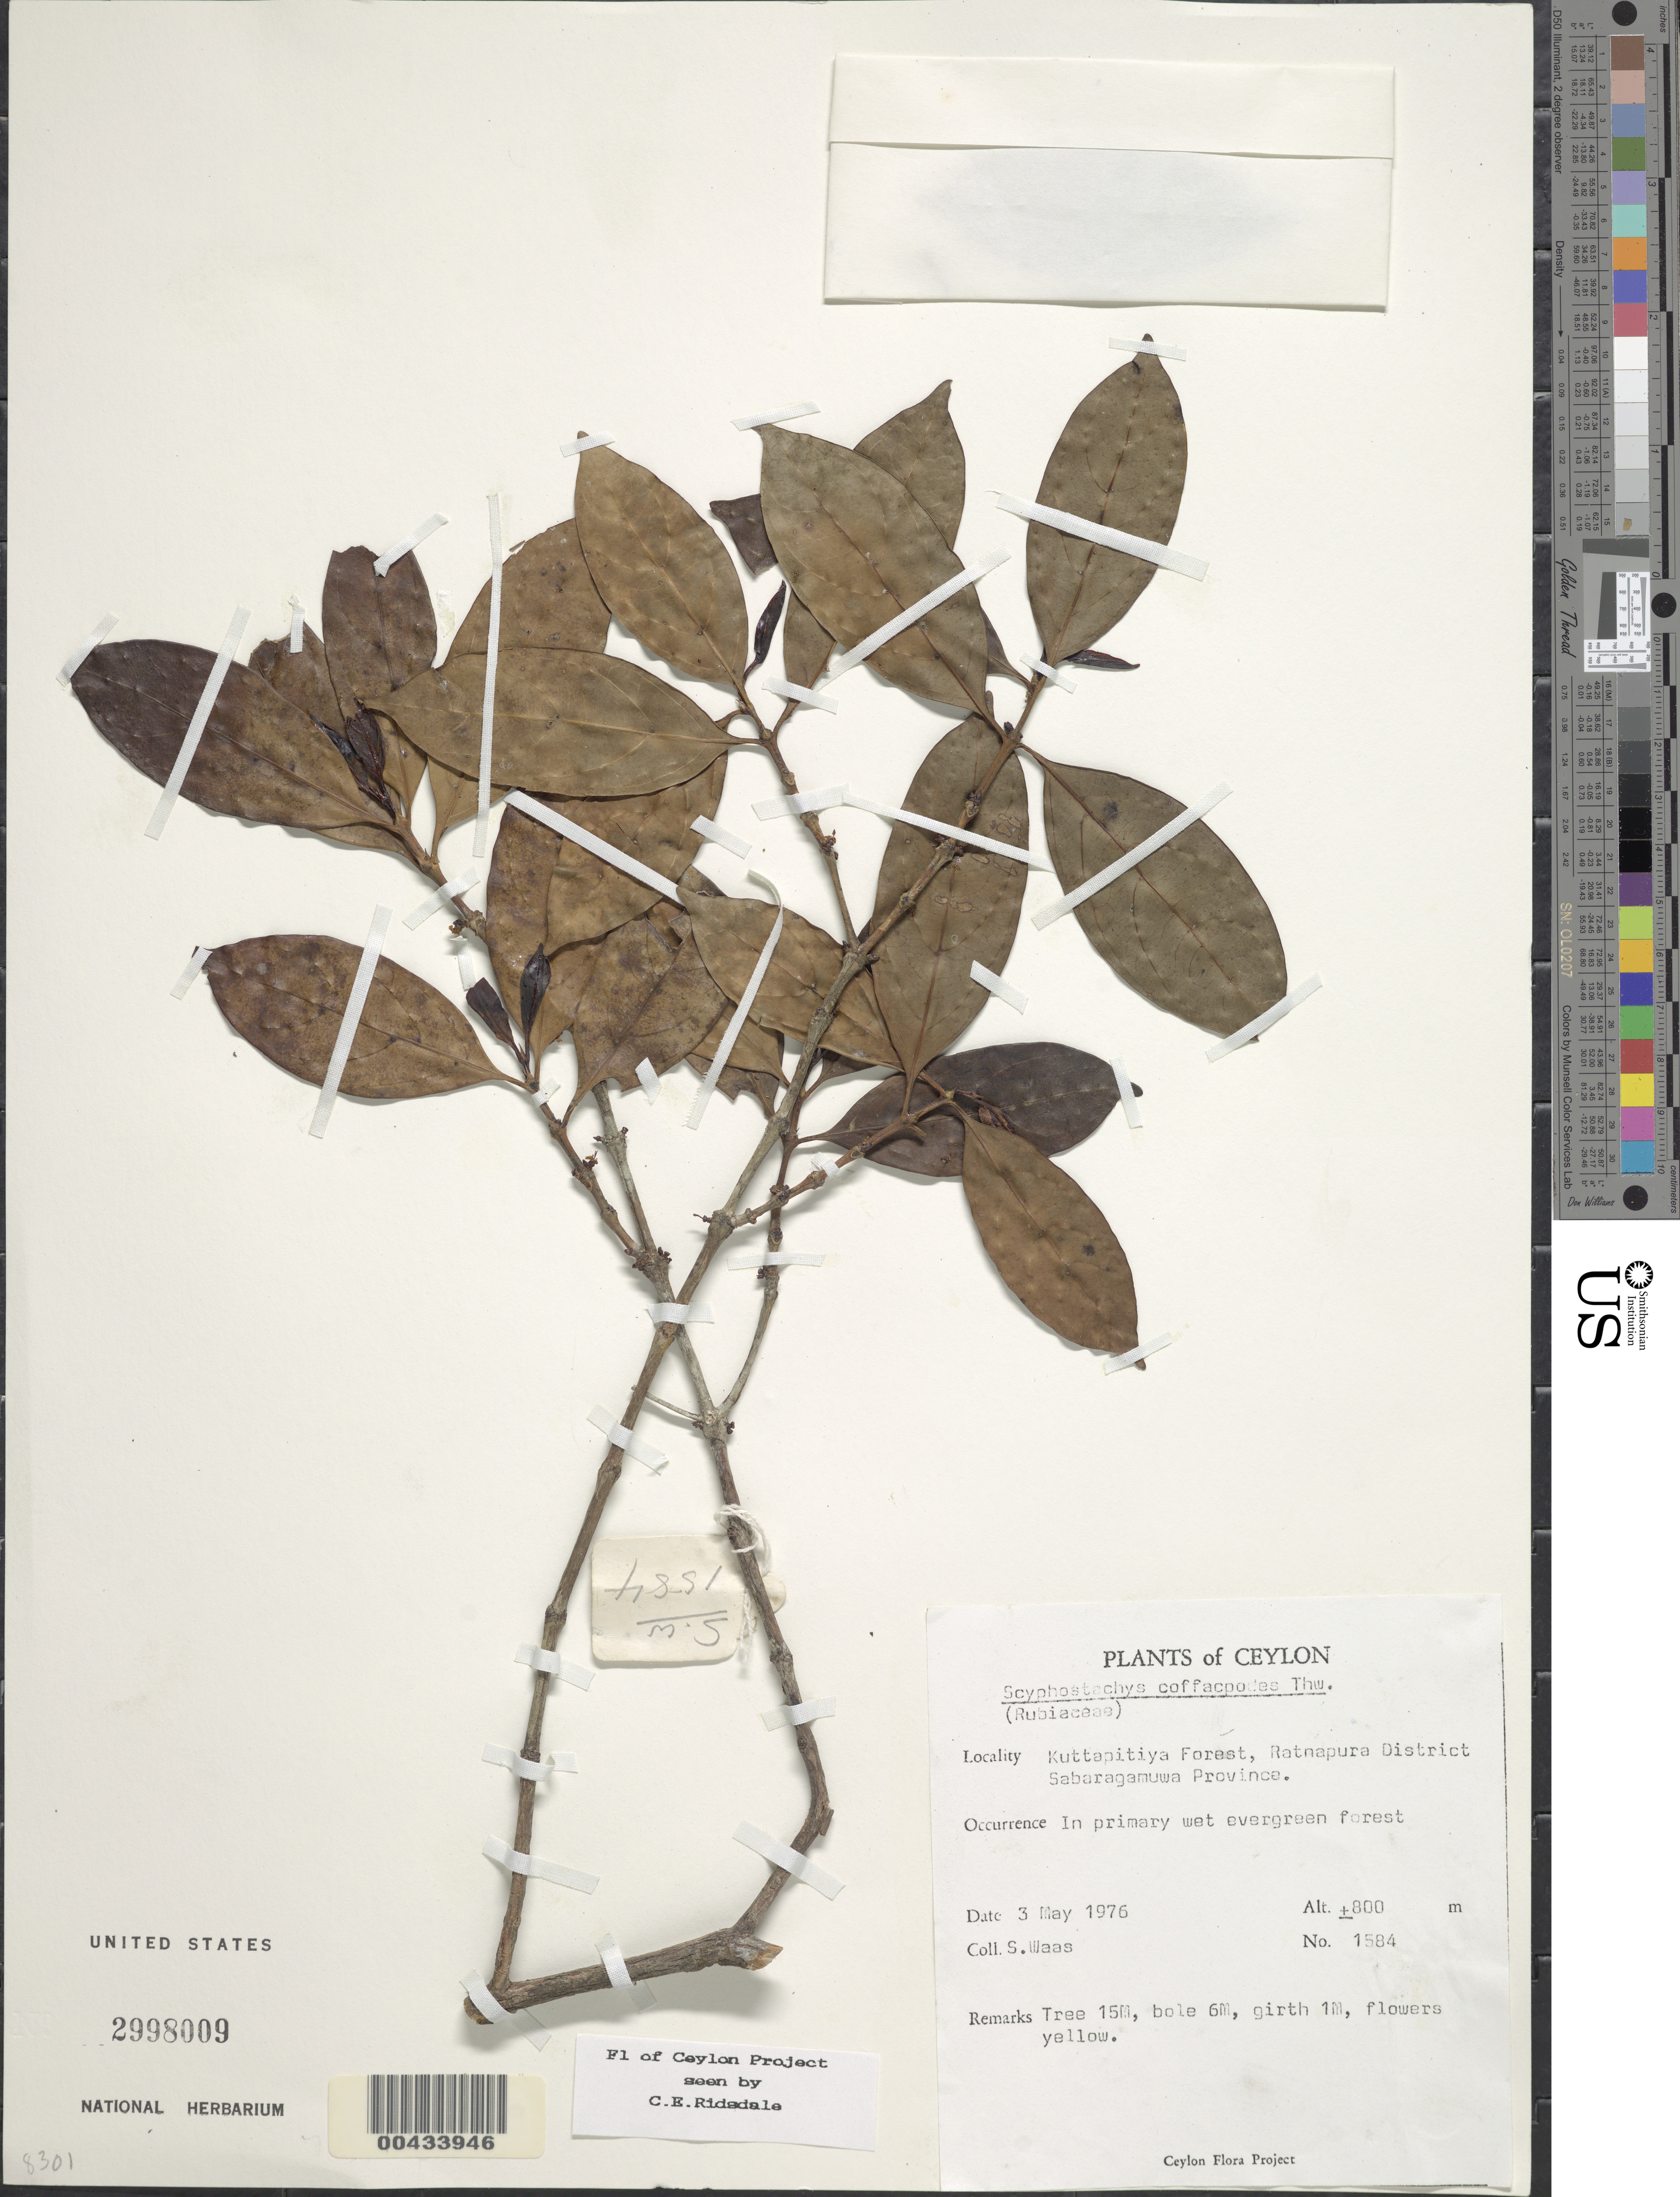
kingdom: Plantae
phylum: Tracheophyta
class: Magnoliopsida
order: Gentianales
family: Rubiaceae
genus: Scyphostachys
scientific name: Scyphostachys coffeoides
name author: Thwaites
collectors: S. Waas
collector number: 1584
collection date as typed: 03 May 1976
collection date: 1976-05-03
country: Sri Lanka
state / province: Sabaragamuwa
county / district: Ratnapura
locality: Kuttaputiya Forest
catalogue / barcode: US 2998009